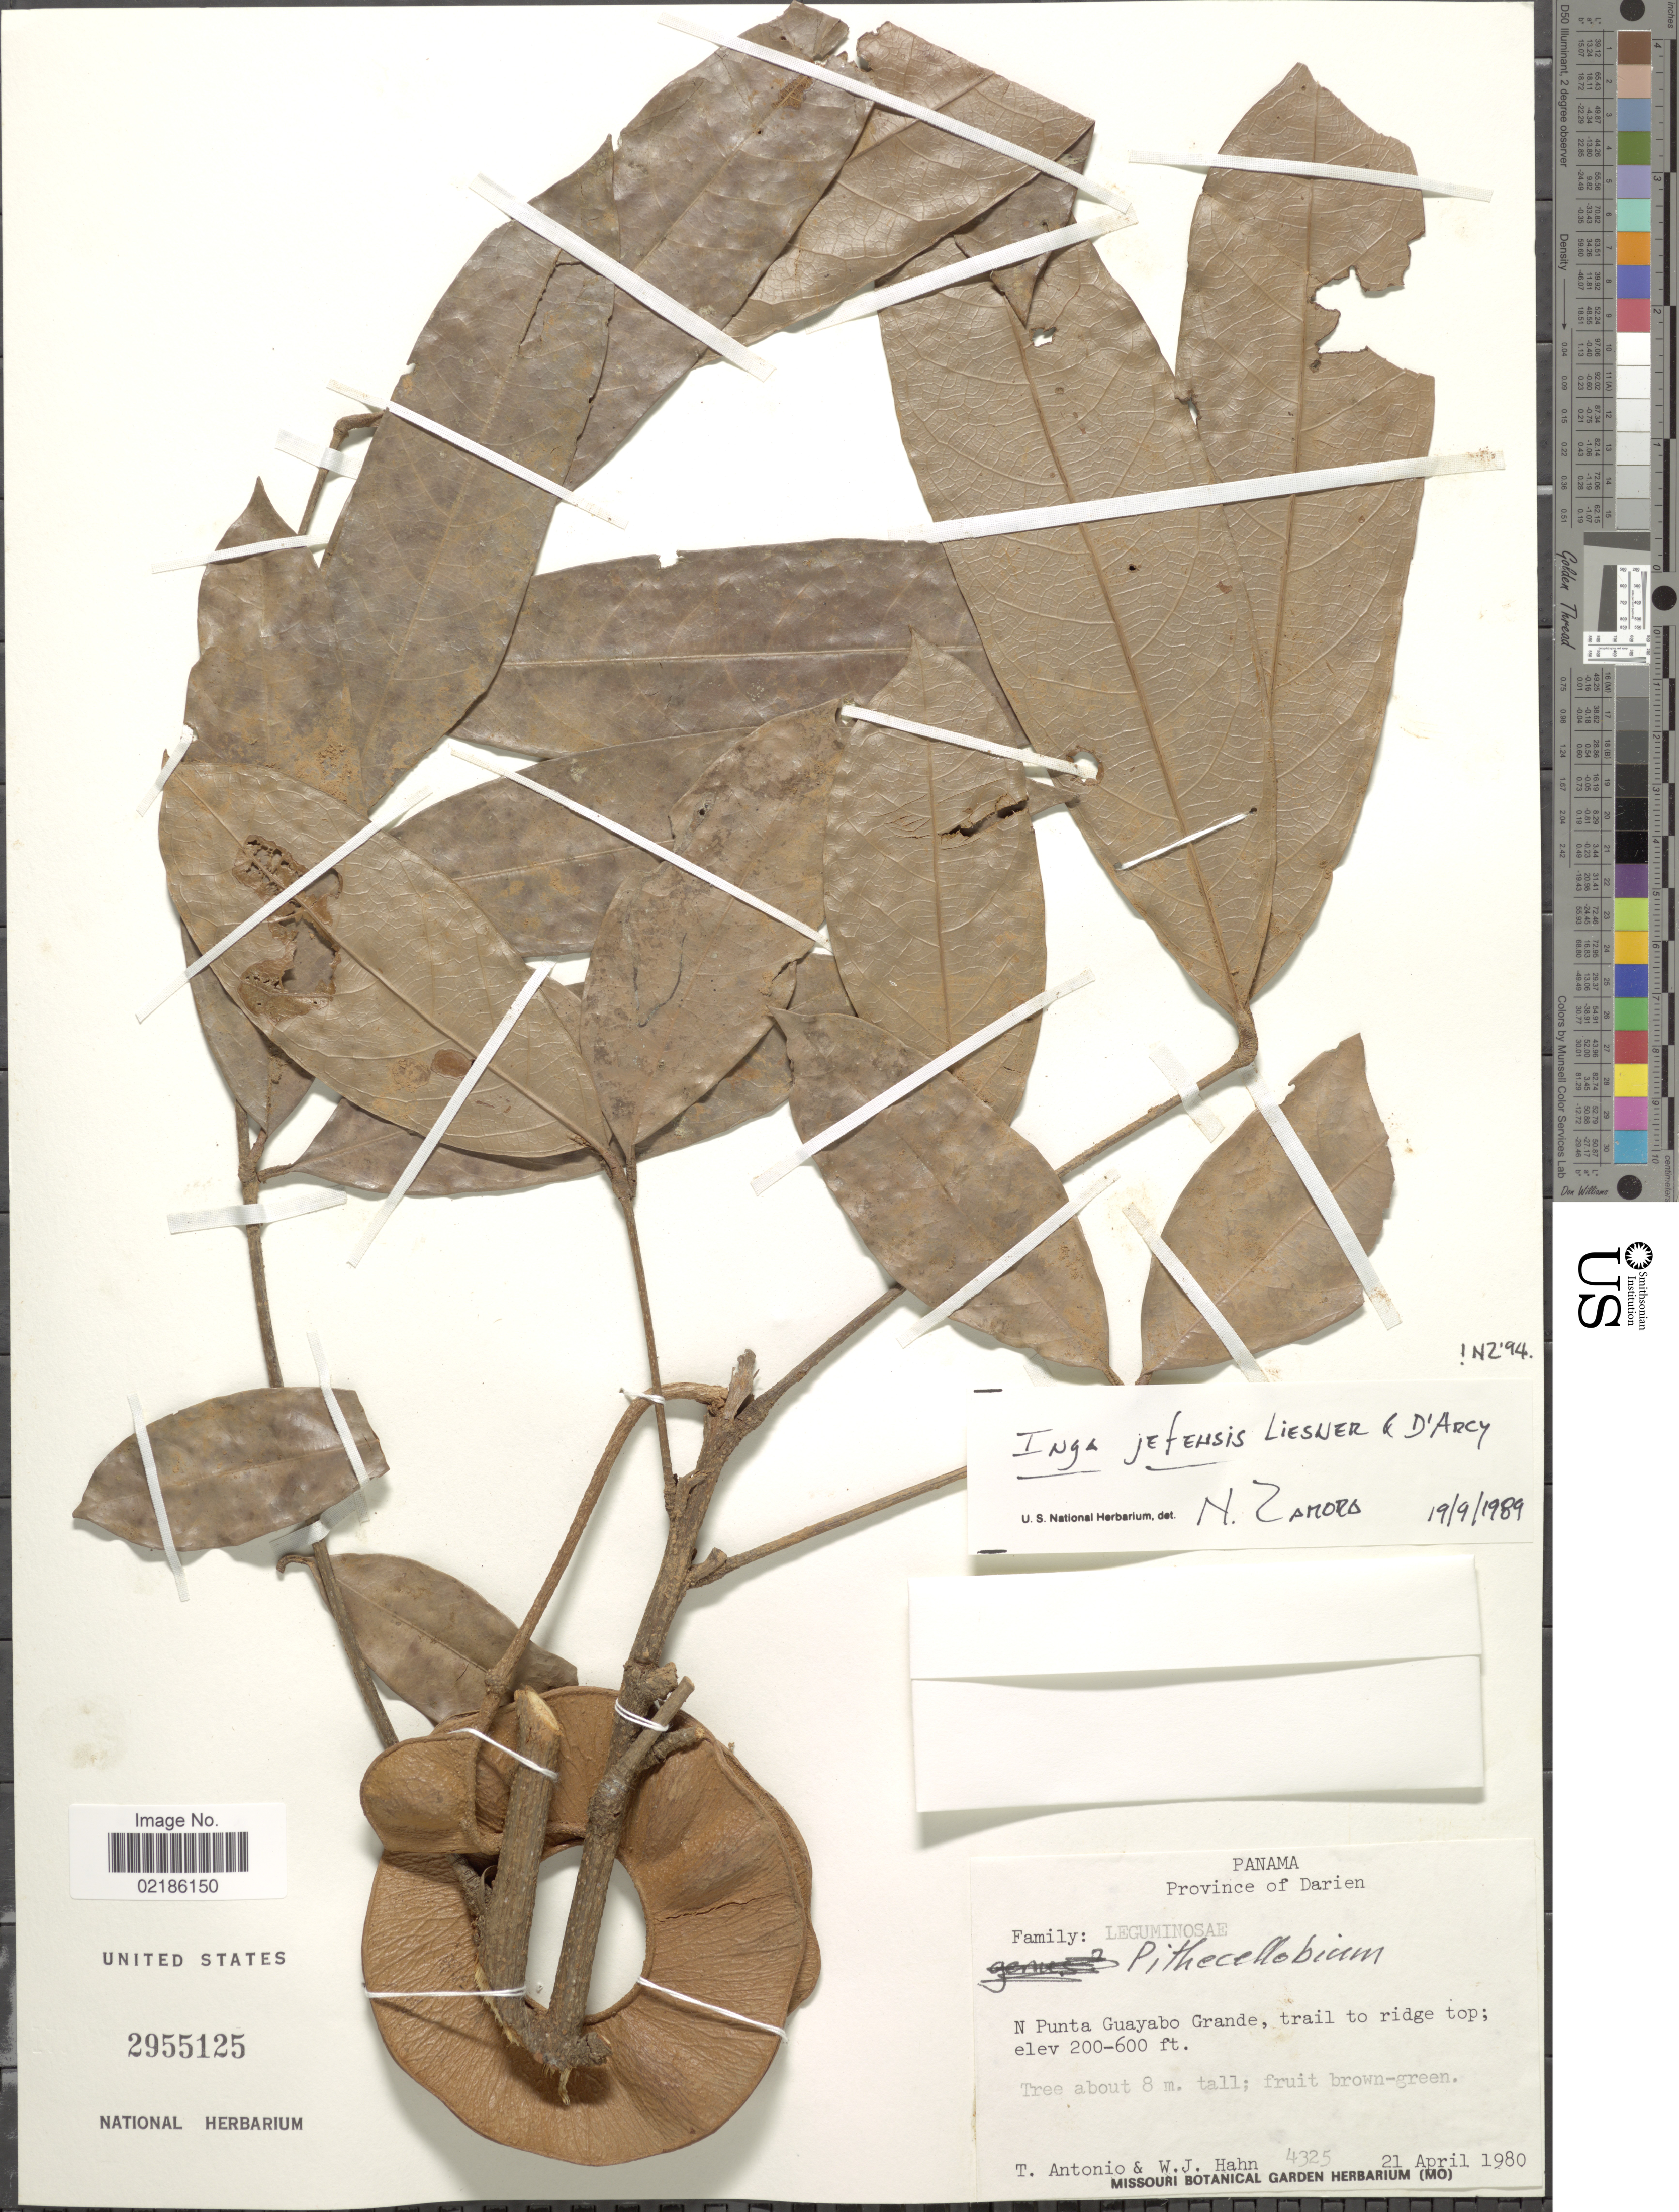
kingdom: Plantae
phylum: Tracheophyta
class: Magnoliopsida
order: Fabales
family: Fabaceae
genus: Inga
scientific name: Inga jefensis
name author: Liesner & D'Arcy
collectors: T. Antonio & W. J. Hahn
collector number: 4325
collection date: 1980-04-21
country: Panama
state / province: Darién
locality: N Punta Guayabo Grande, trail to ridge top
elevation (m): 61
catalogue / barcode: US 2955125